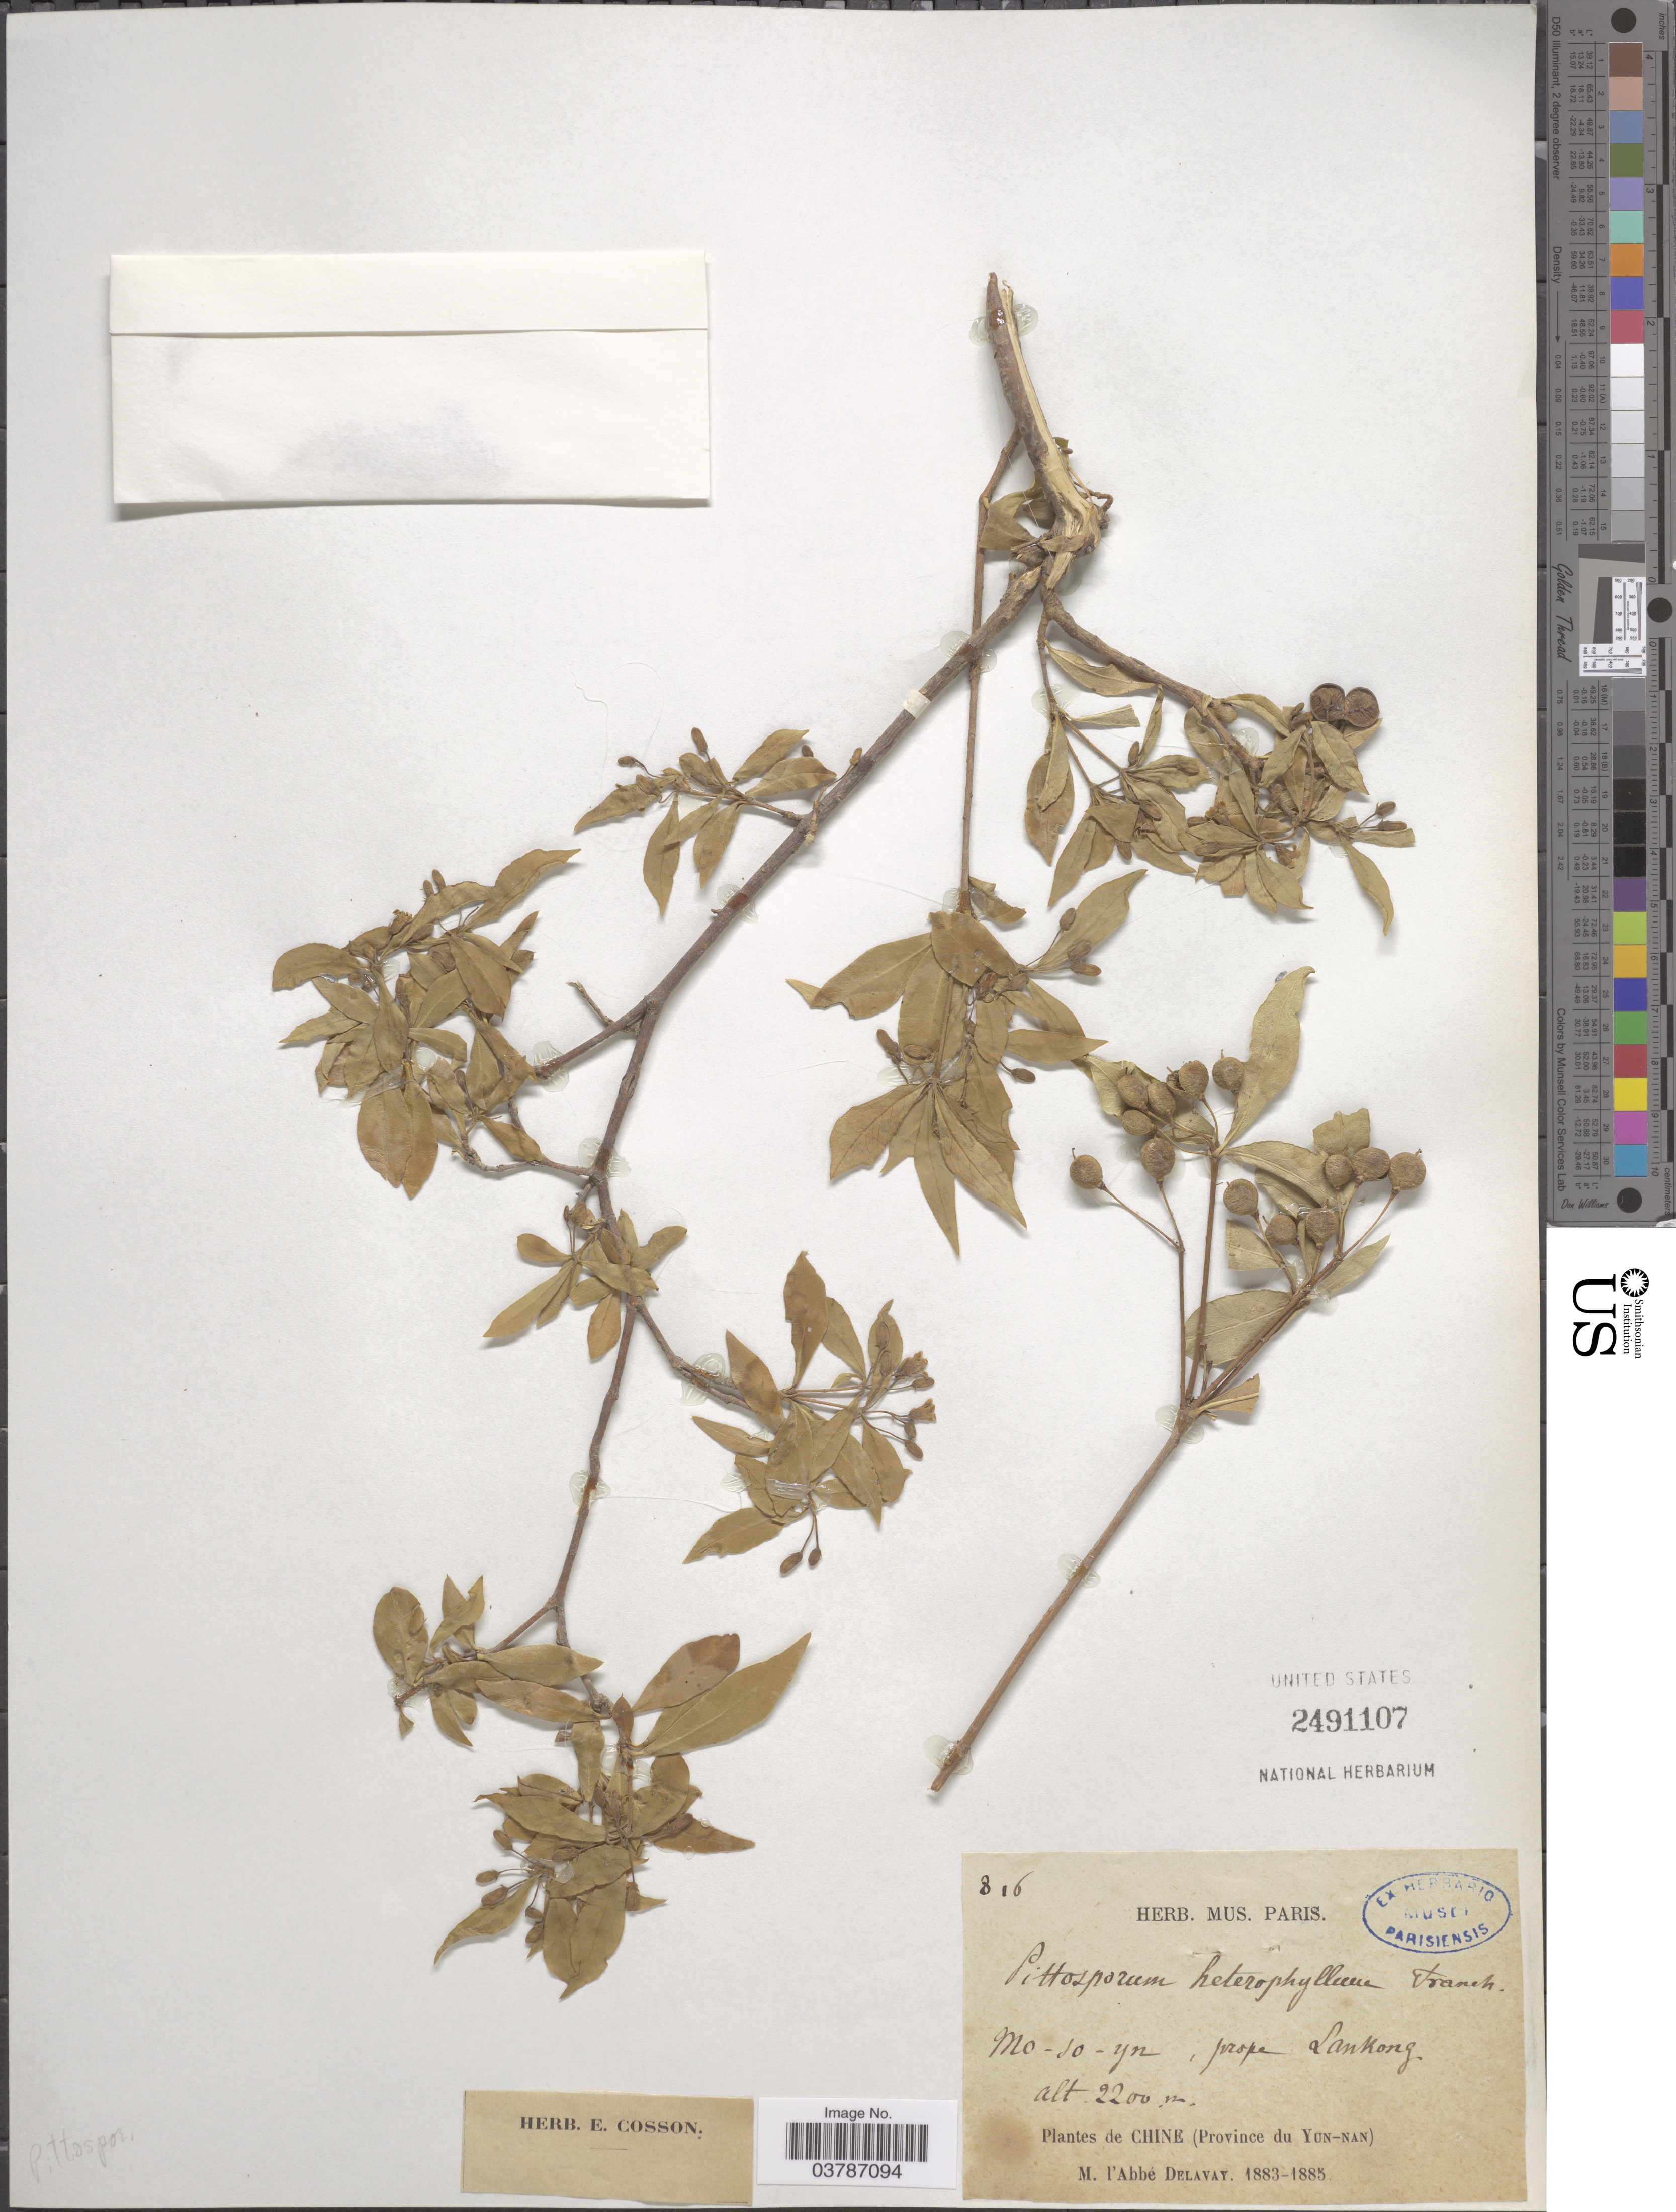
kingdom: Plantae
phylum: Tracheophyta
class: Magnoliopsida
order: Apiales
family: Pittosporaceae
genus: Pittosporum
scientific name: Pittosporum heterophyllum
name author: Franch.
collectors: P. Delavay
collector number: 816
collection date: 1883/1885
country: China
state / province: Yunnan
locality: Mo-jo-yn, prope Lankong.* Chine (Province du Yun-nan).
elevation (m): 2200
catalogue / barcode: US 2491107